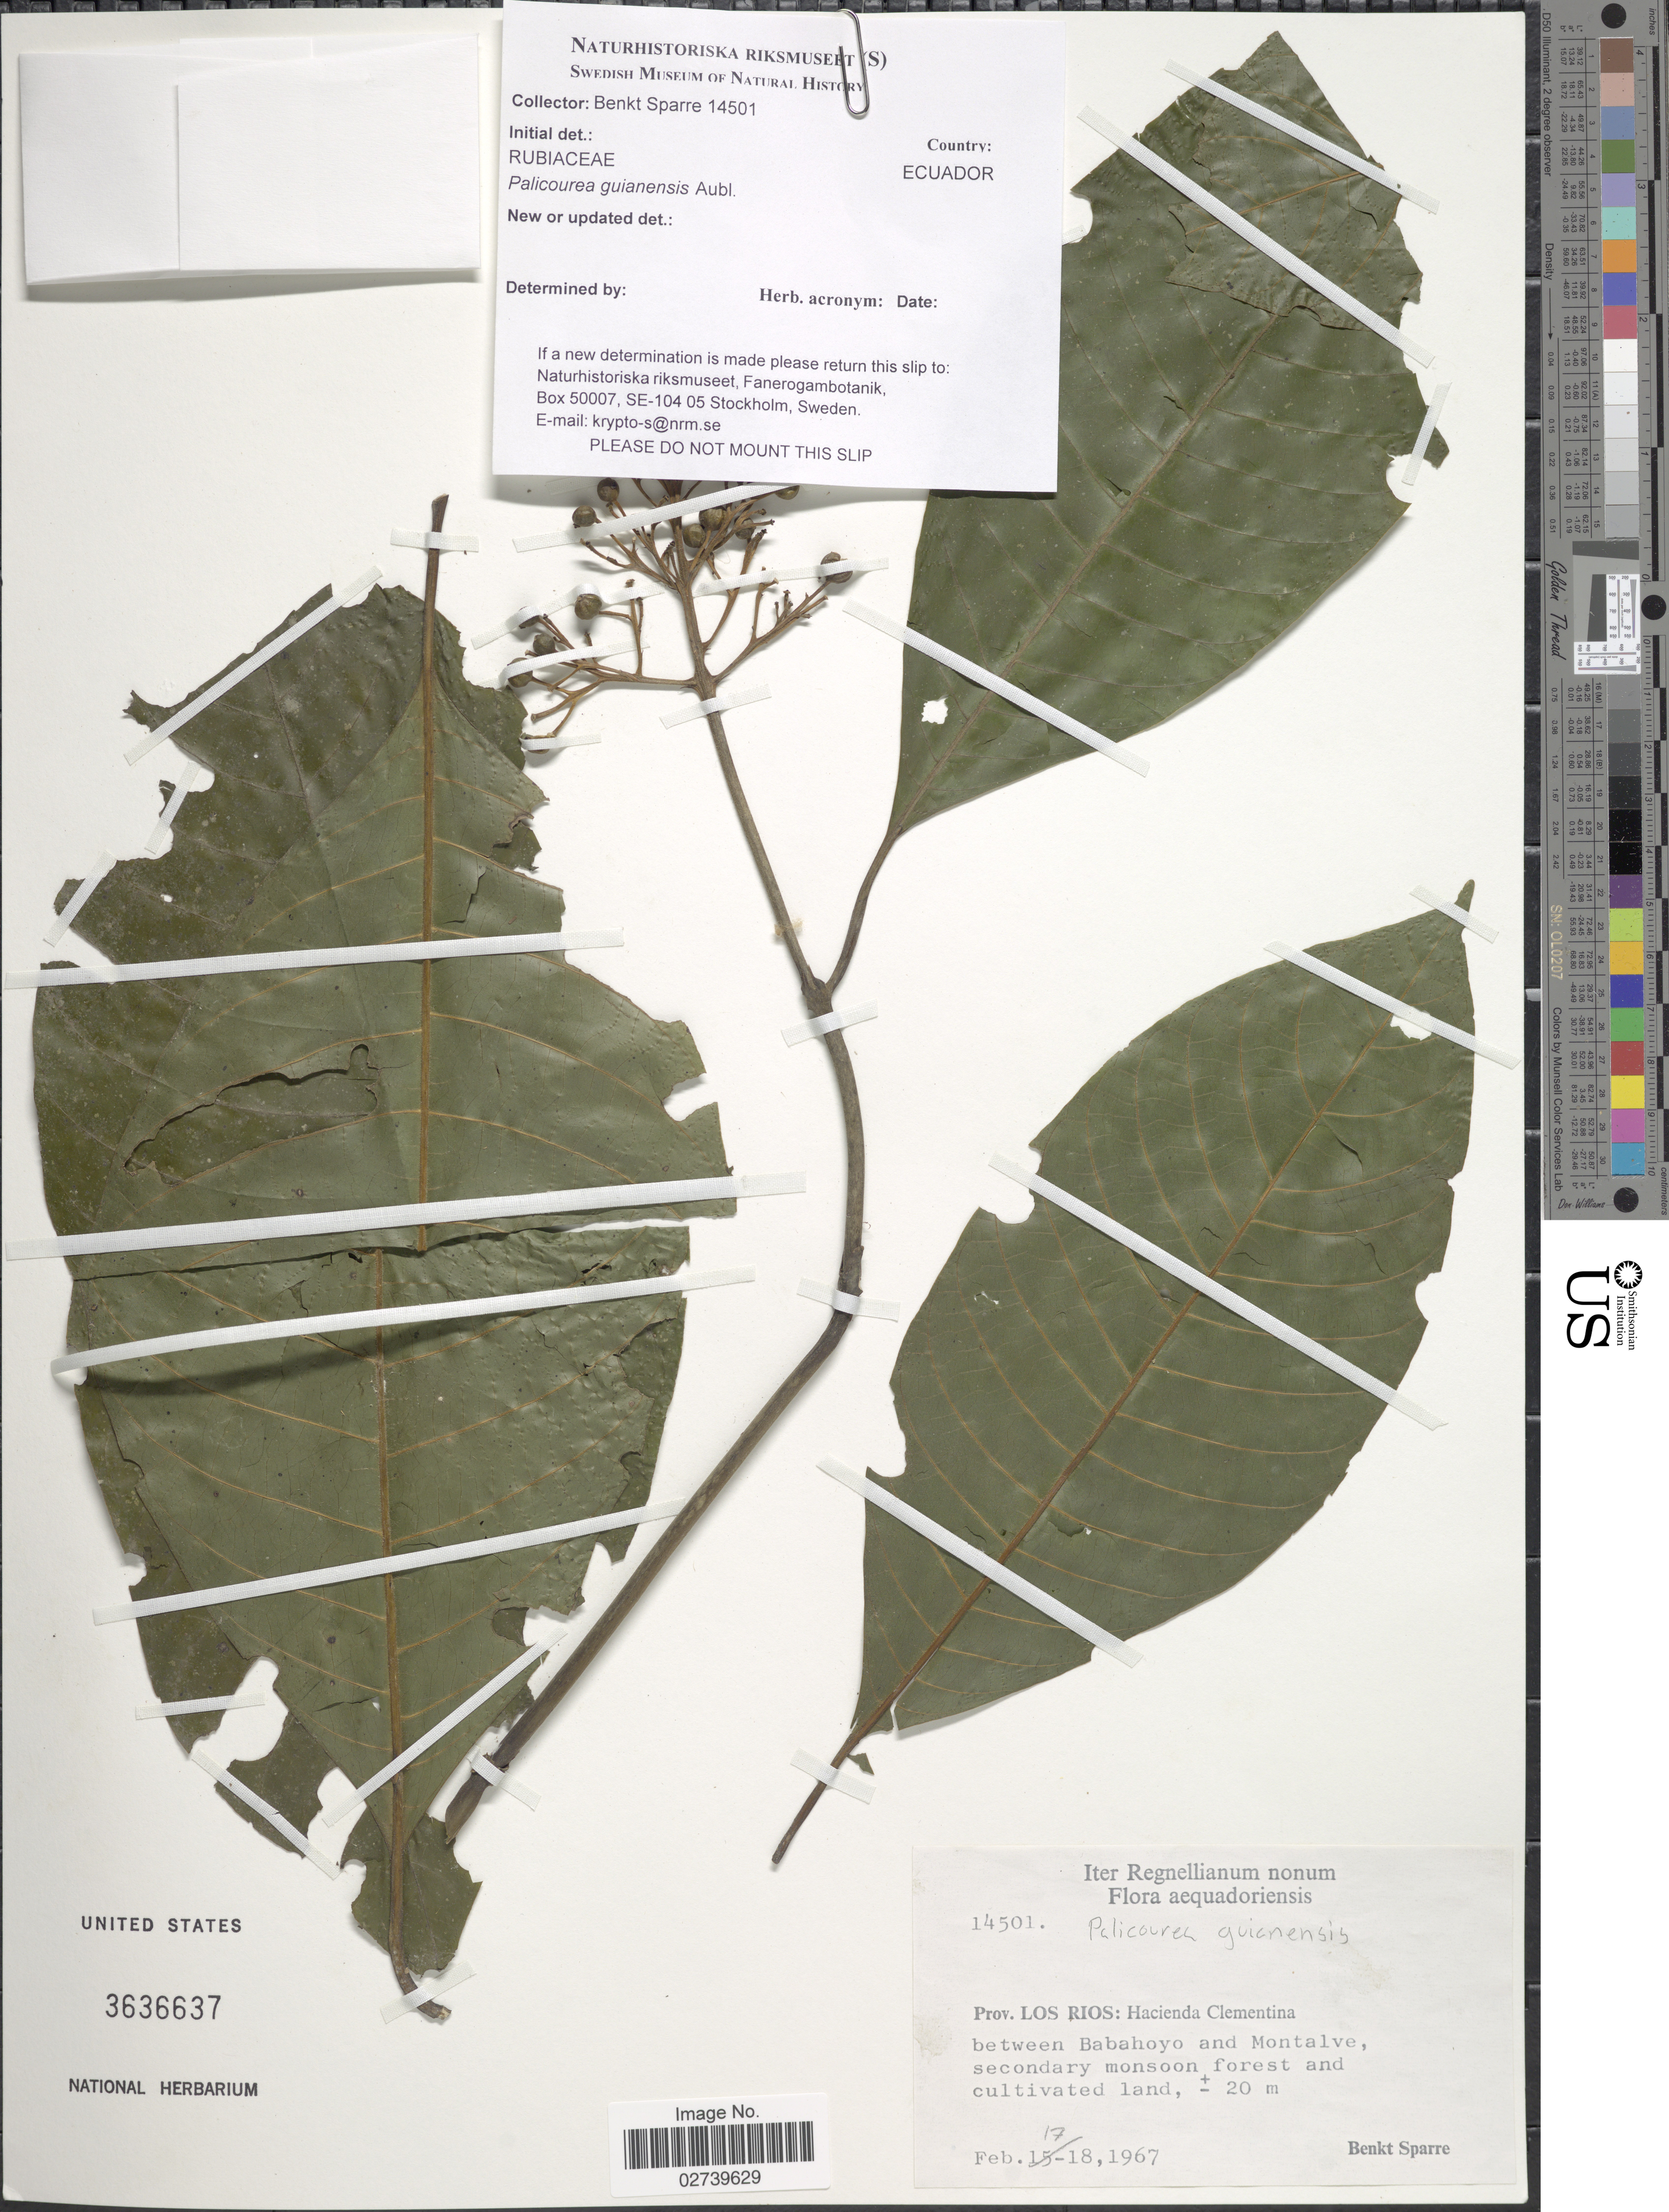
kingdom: Plantae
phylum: Tracheophyta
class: Magnoliopsida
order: Gentianales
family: Rubiaceae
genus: Palicourea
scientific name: Palicourea guianensis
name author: Aubl.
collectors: B. Sparre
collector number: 14501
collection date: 1967-02-17/1967-02-18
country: Ecuador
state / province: Los Ríos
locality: Iter Rgenellianum, aequatoriensis, Hacienda Clementina, between Babahoyo and Montalve.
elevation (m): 20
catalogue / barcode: US 3636637